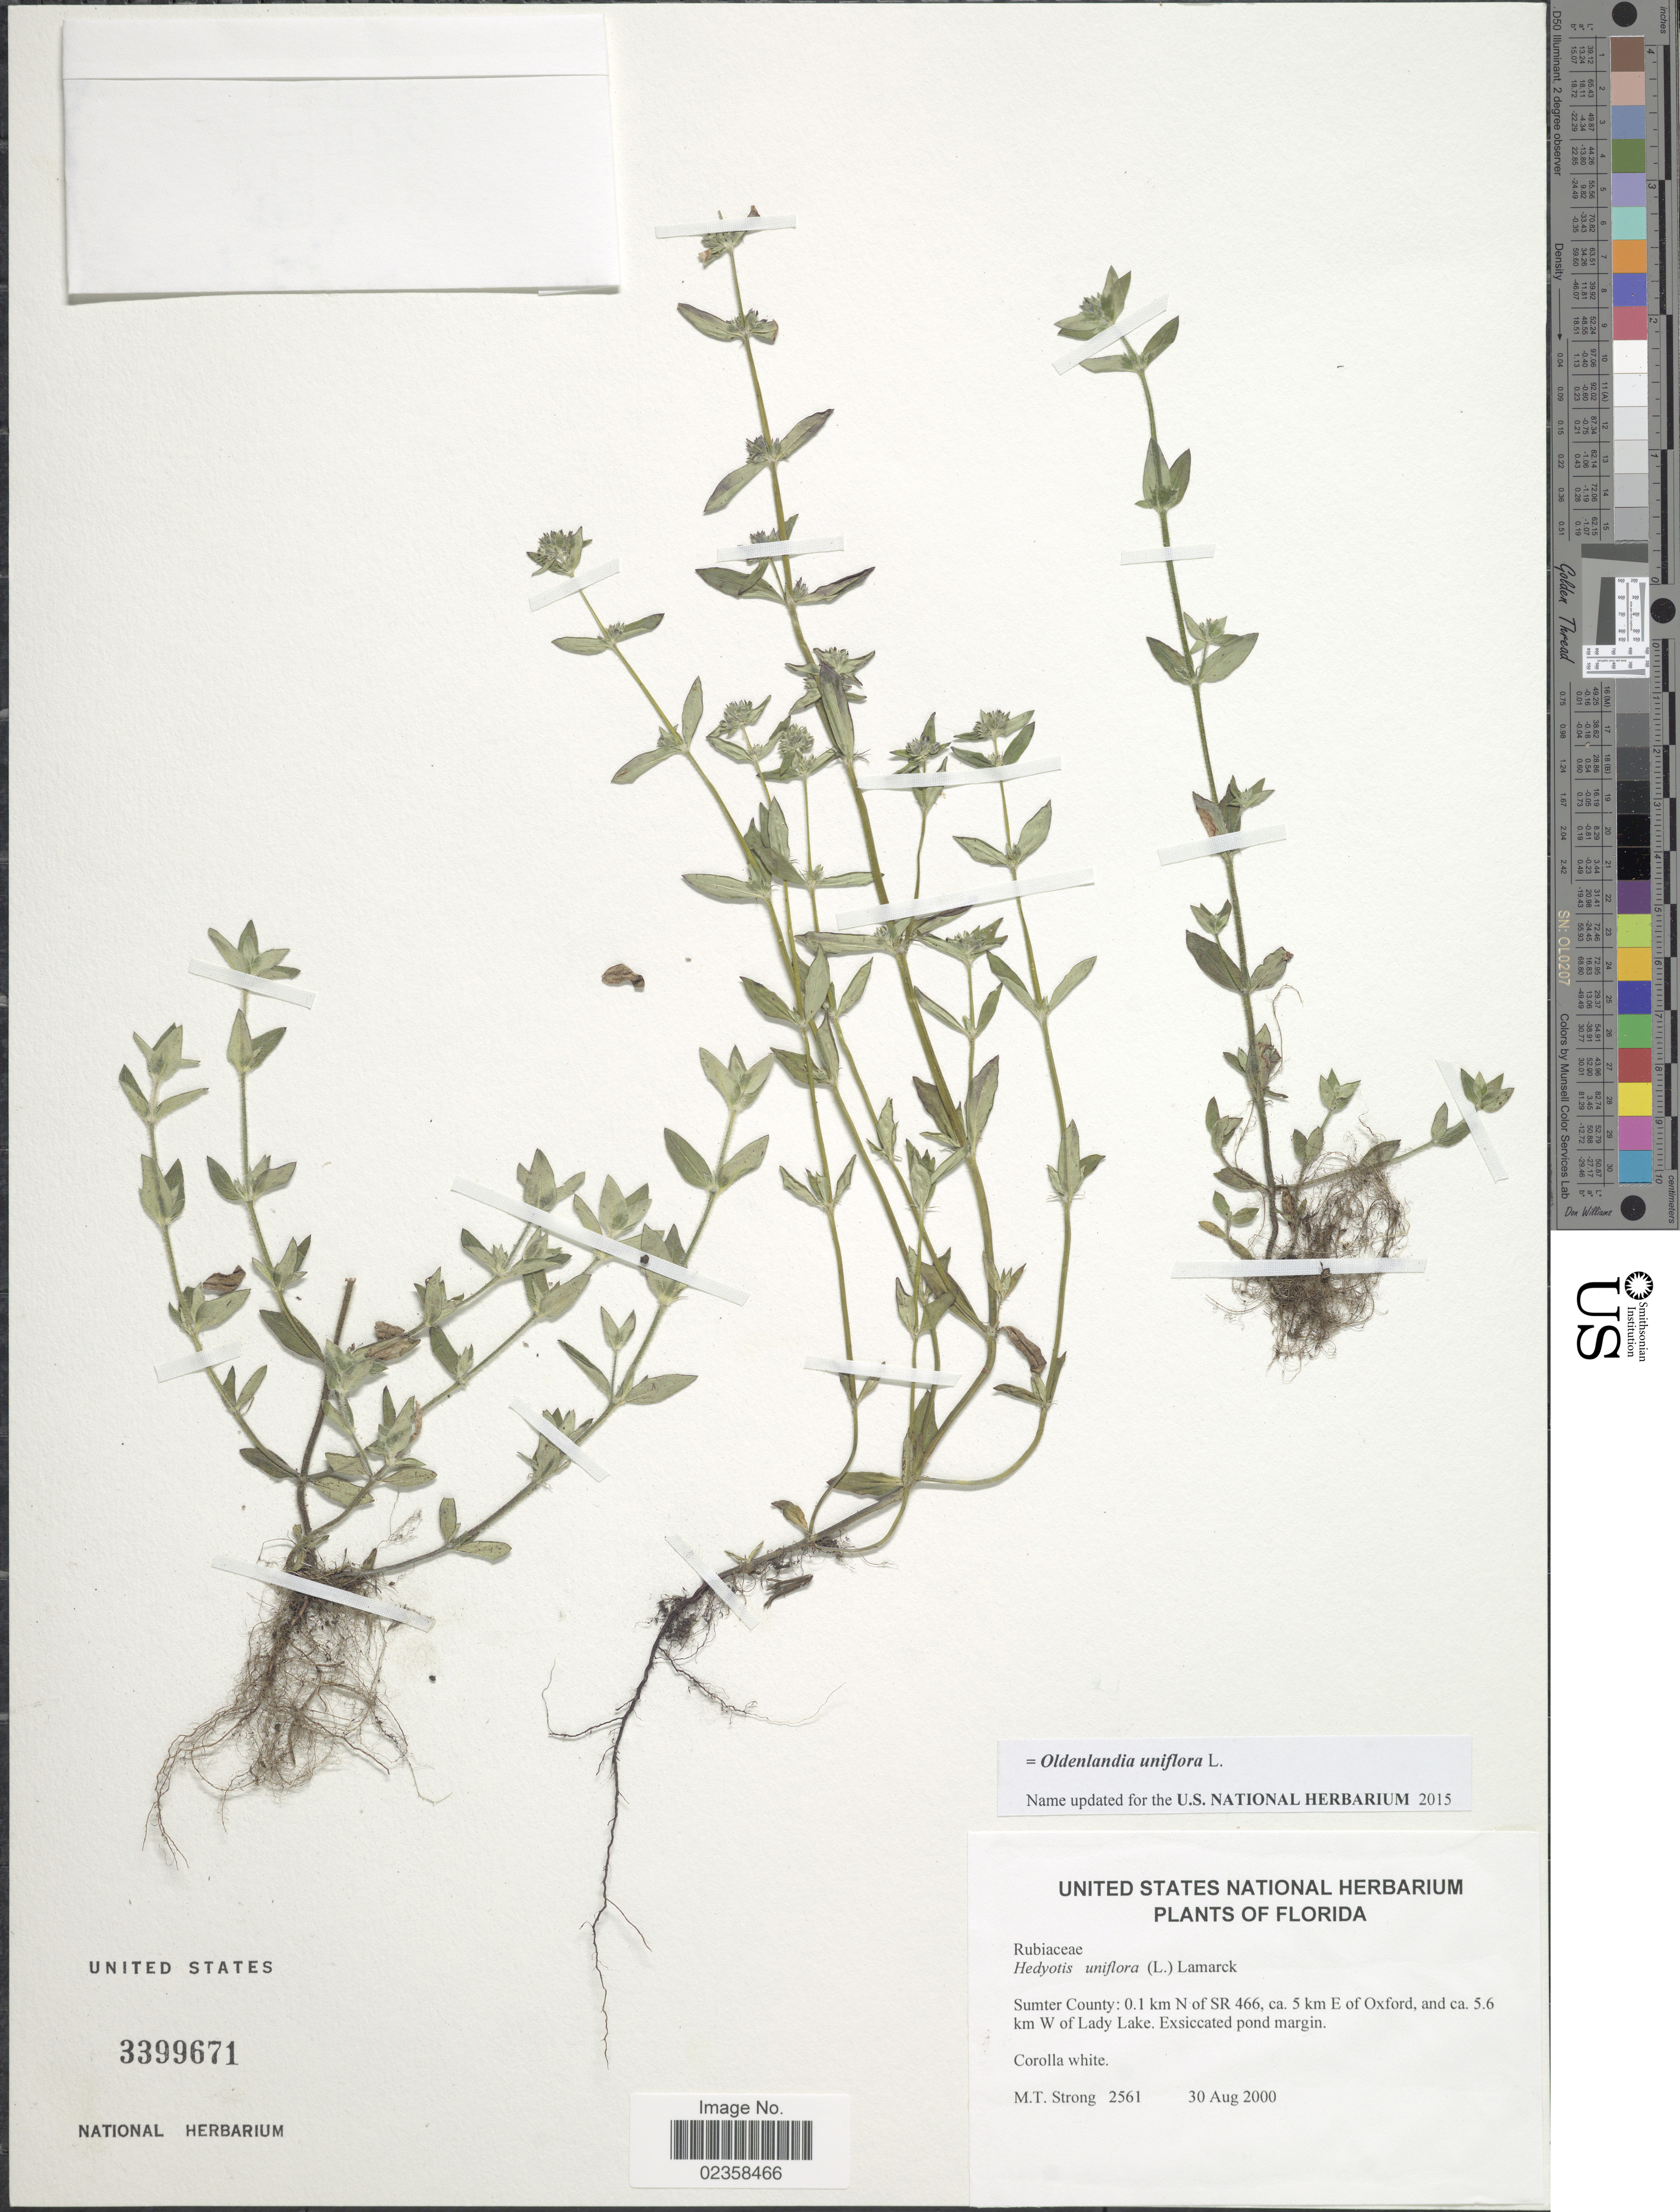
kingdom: Plantae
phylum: Tracheophyta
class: Magnoliopsida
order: Gentianales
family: Rubiaceae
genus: Oldenlandia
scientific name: Oldenlandia uniflora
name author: L.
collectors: M. T. Strong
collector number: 2561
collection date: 2000-08-30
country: United States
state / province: Florida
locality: Sumter County: 0.1 km N of SR 466, 5 km E of Oxford, and 5.6 km W of Lady Lake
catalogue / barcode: US 3399671